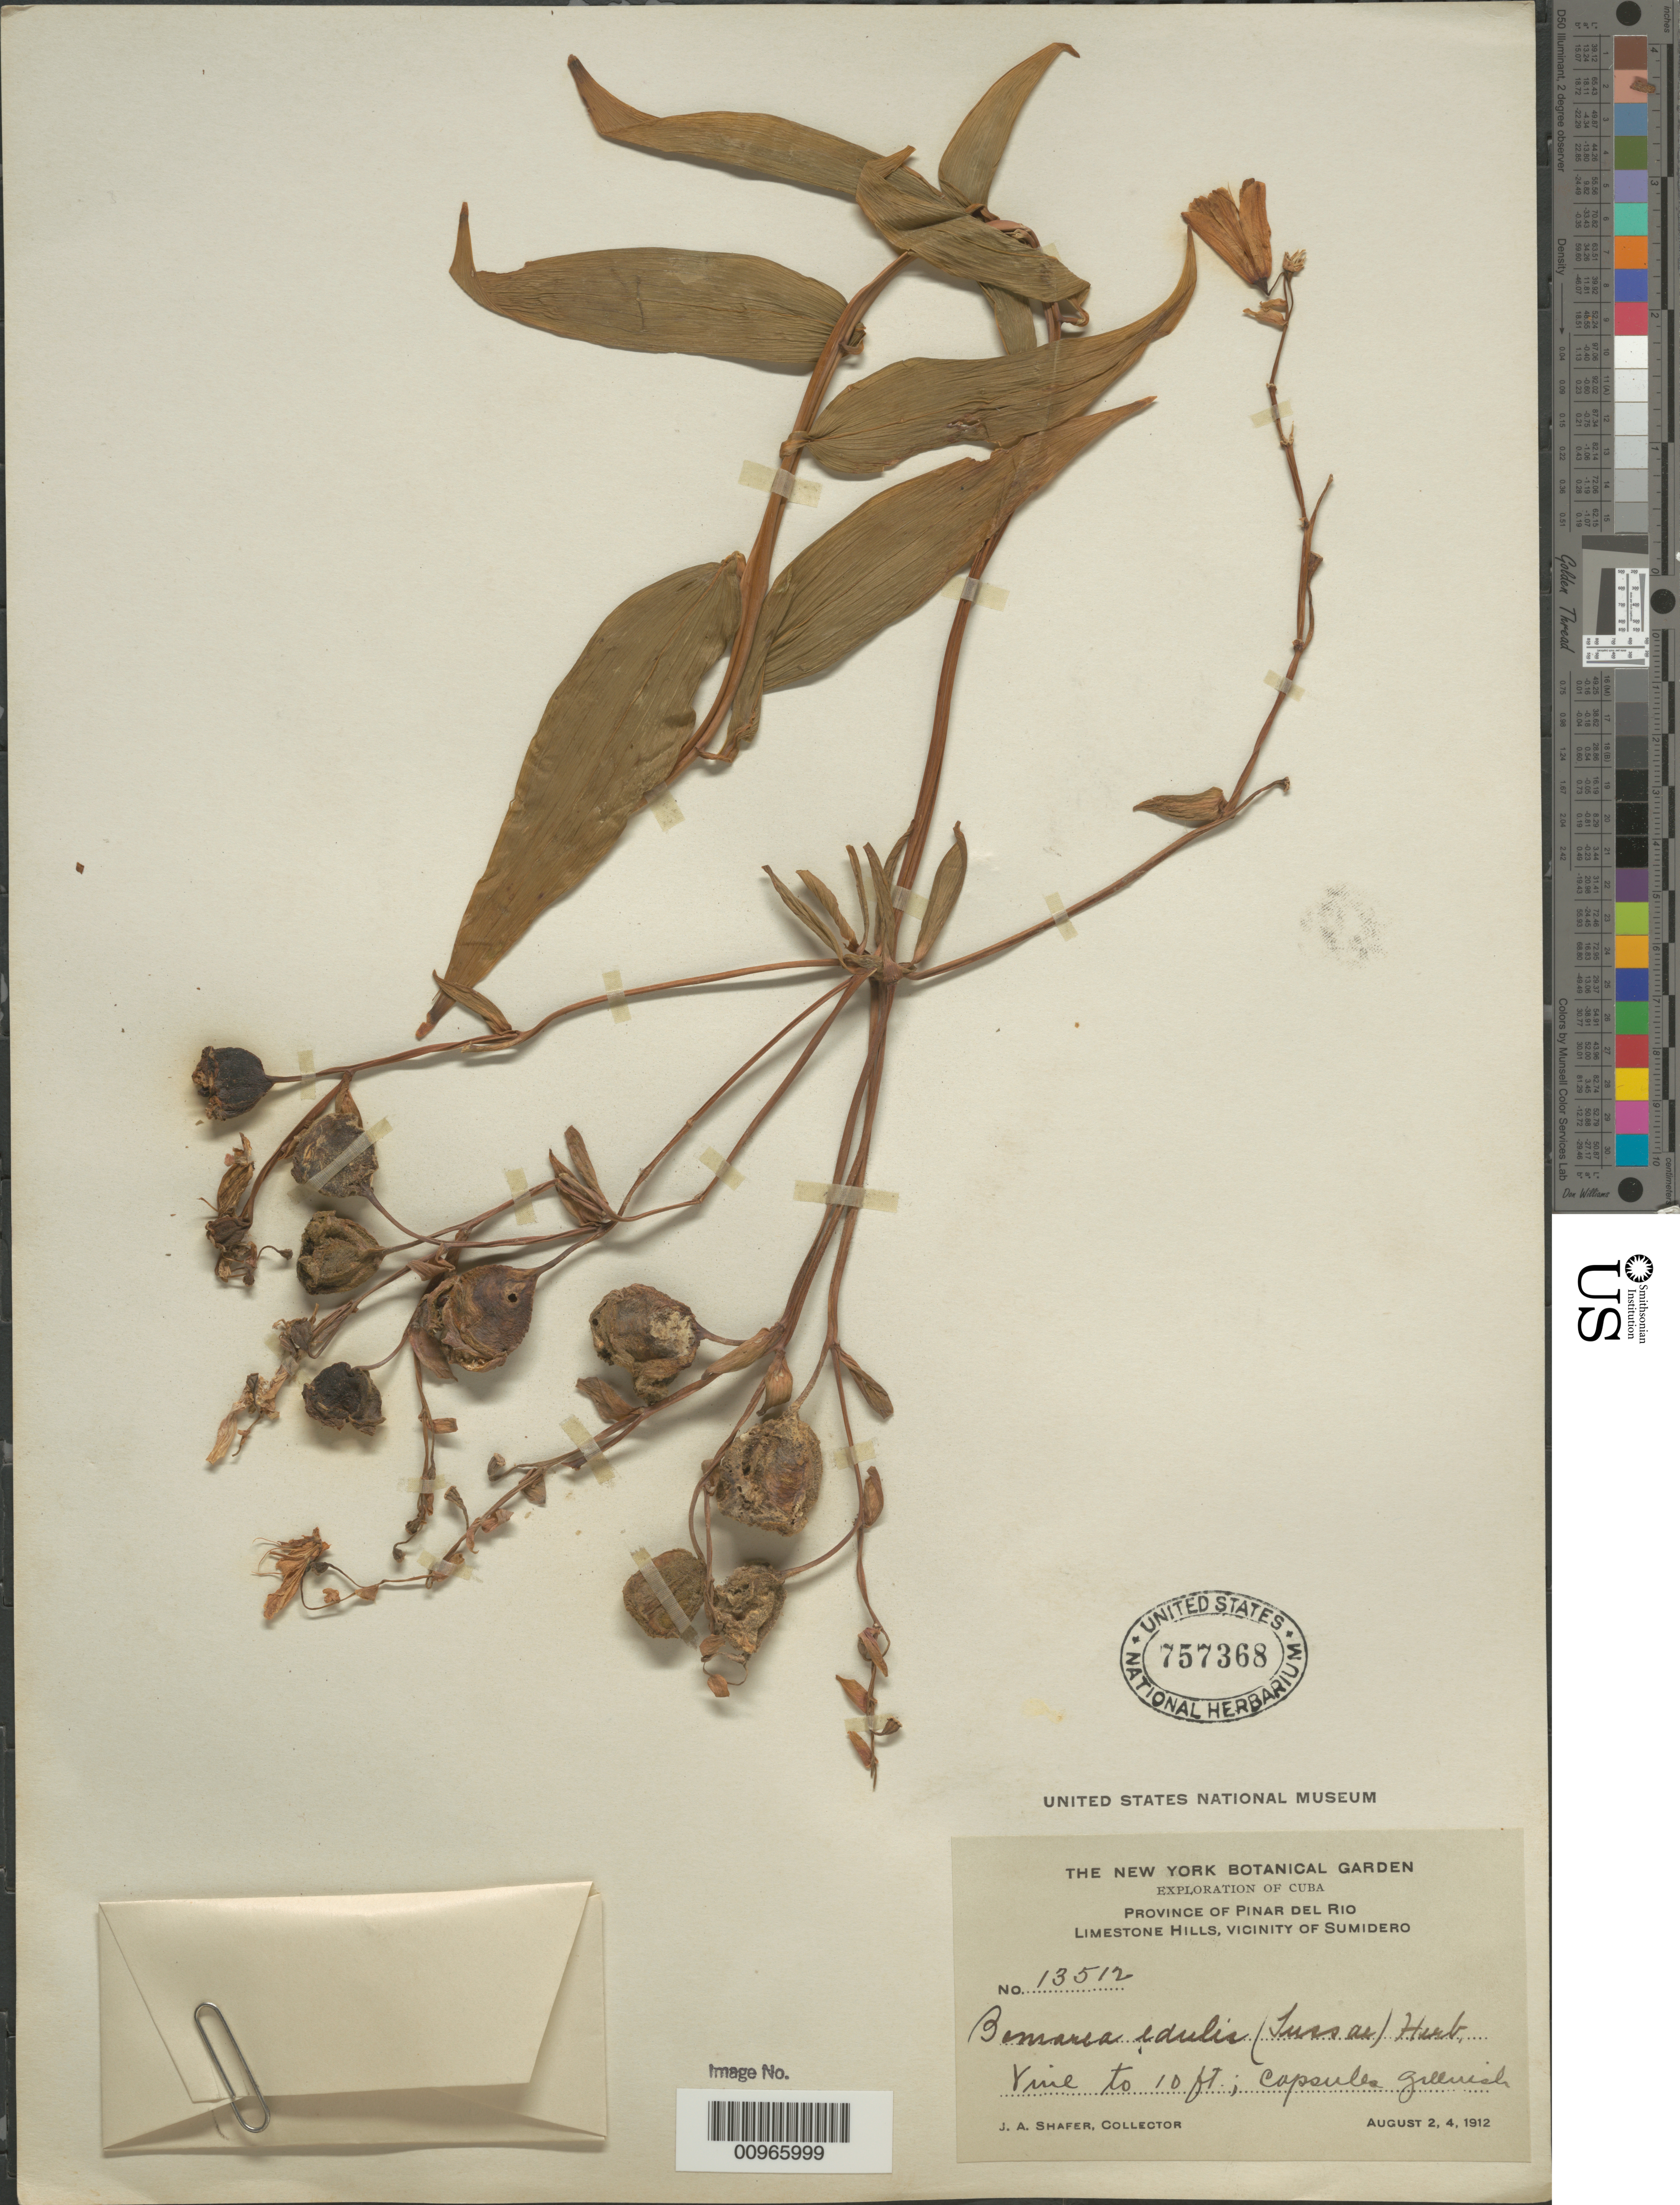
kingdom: Plantae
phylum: Tracheophyta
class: Liliopsida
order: Liliales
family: Alstroemeriaceae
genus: Bomarea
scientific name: Bomarea edulis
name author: (Tussac) Herb.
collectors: J. A. Shafer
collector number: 13512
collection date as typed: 02 Aug 1912 to 04 Aug 1912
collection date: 1912-08-02/1912-08-04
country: Cuba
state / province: Pinar del Rio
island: Cuba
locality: Limestone hills, vicinity of Sumidero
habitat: Limestone hills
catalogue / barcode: US 757368